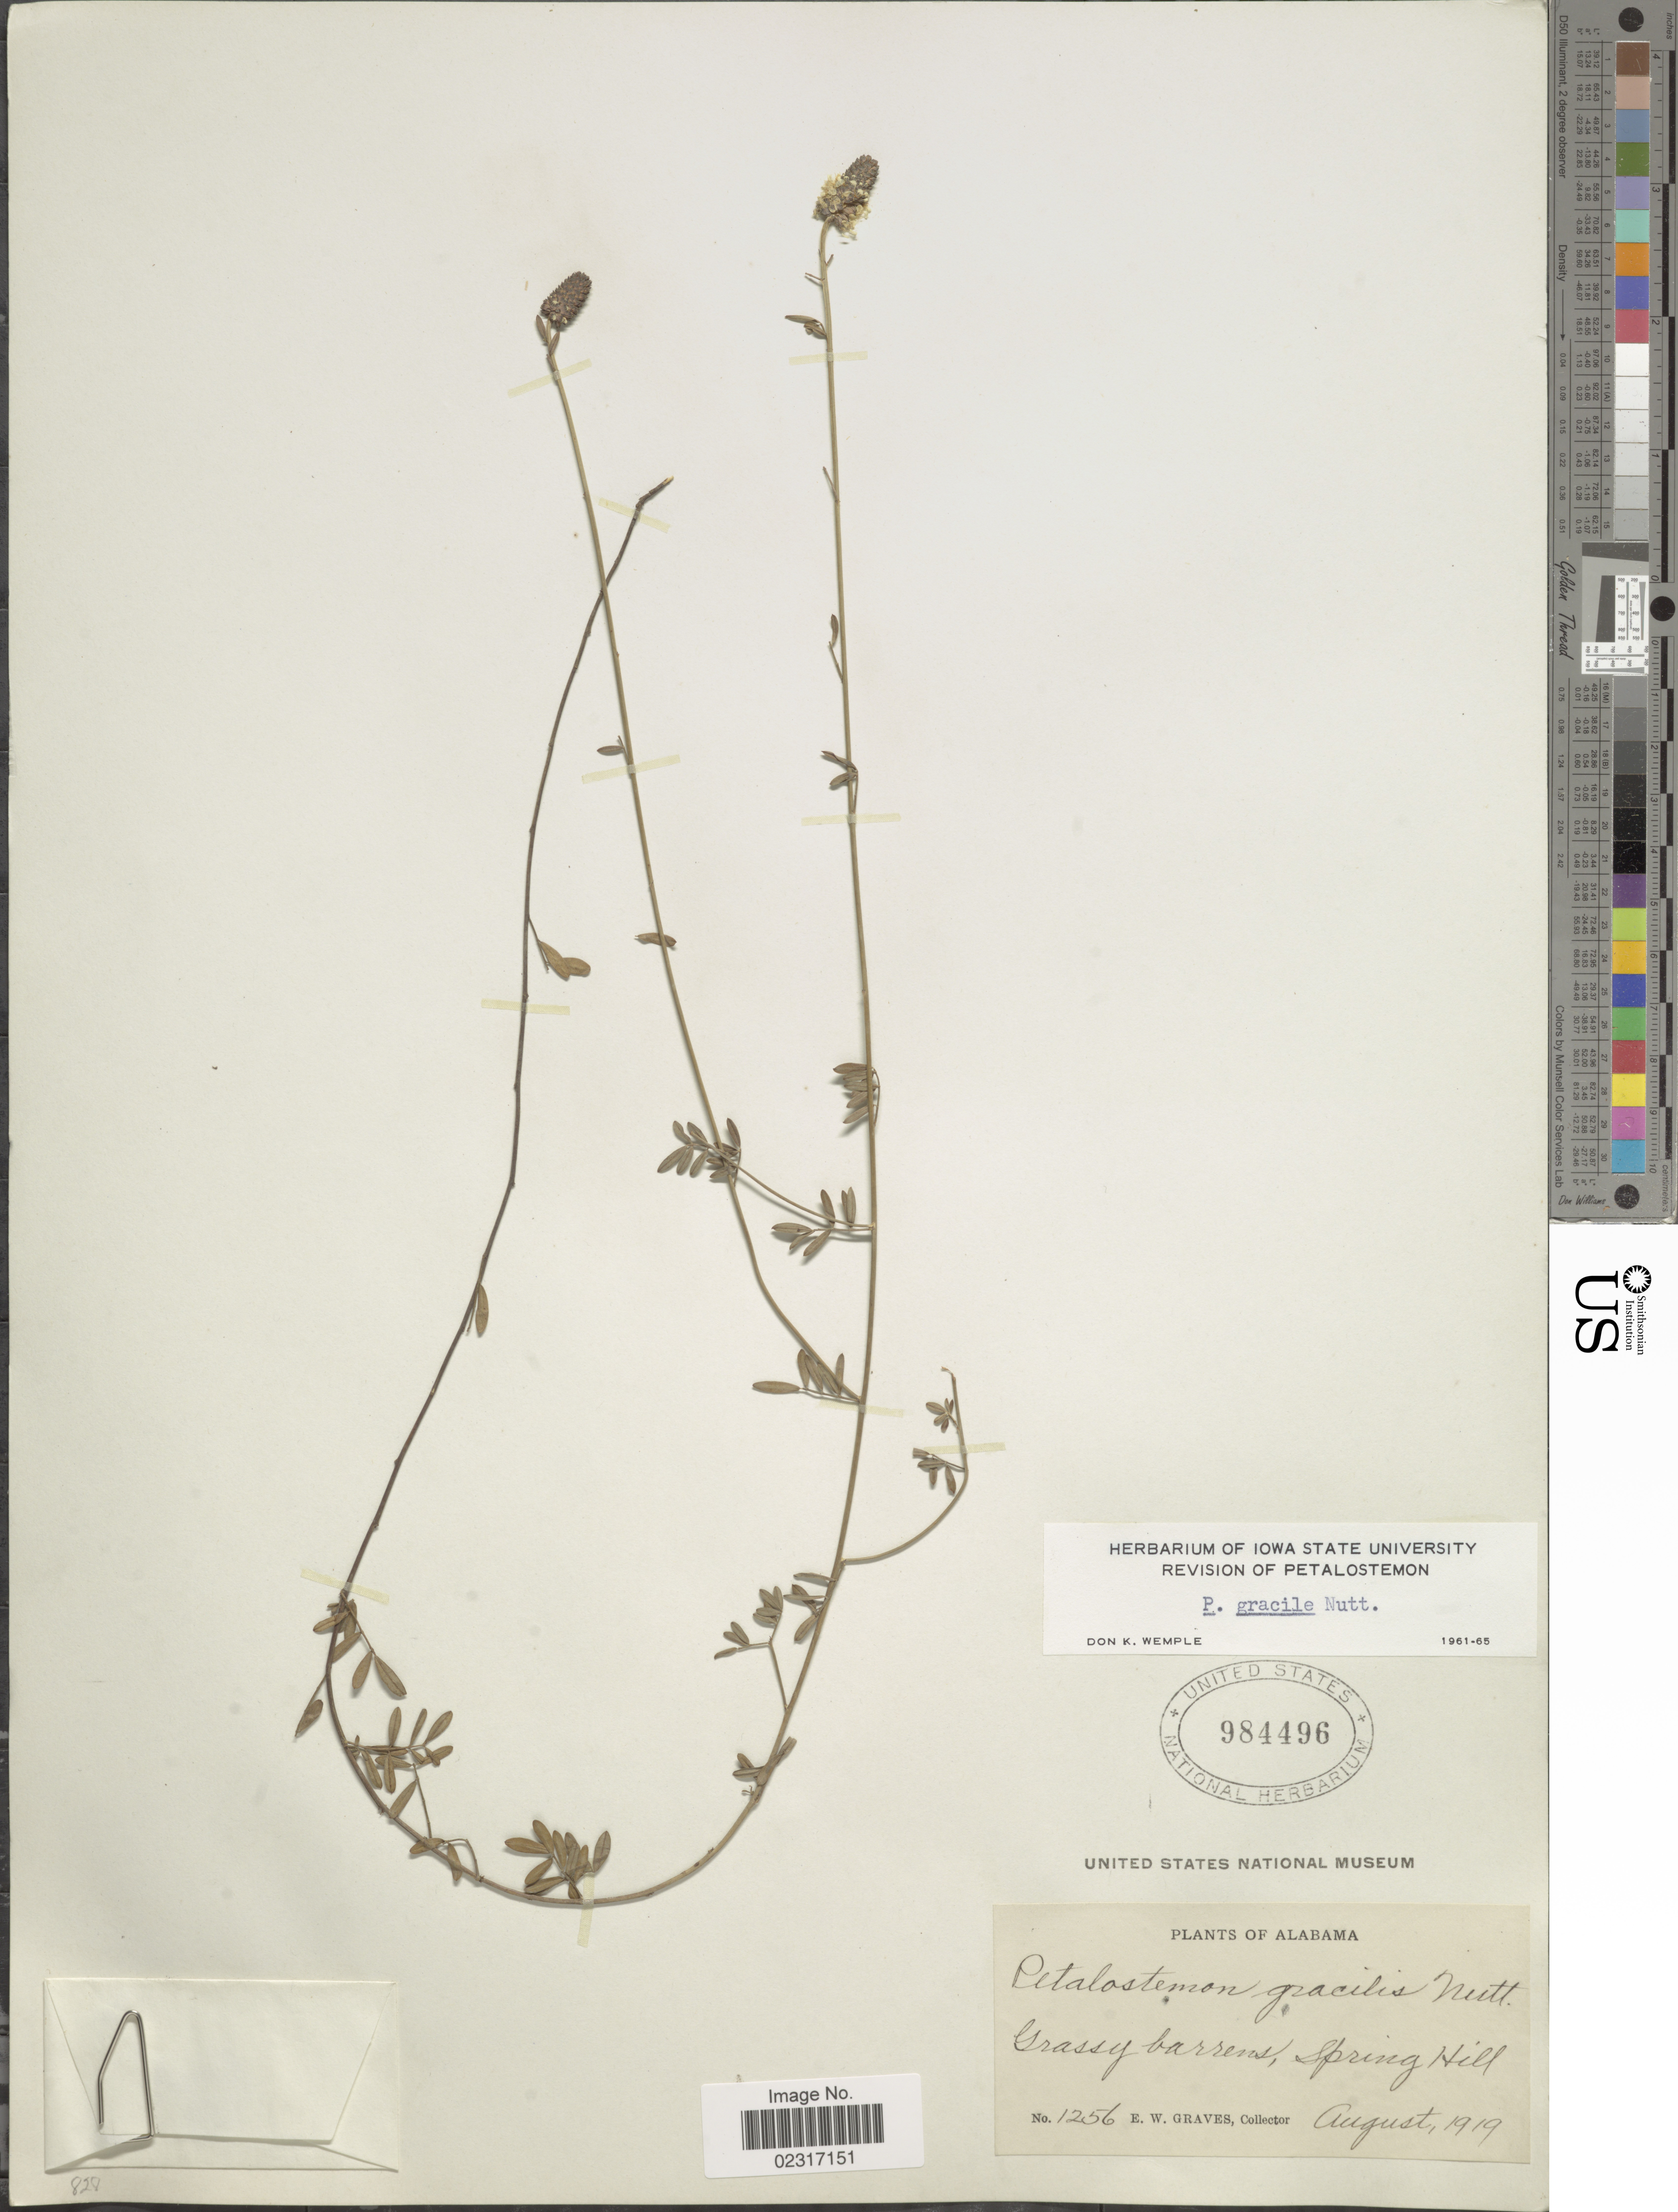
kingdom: Plantae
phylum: Tracheophyta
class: Magnoliopsida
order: Fabales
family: Fabaceae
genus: Dalea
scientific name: Dalea carnea var. gracilis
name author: (Nutt.) Barneby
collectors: E. Graves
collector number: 1256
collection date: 1919-08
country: United States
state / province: Alabama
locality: Grassy barrend, Spring Hill.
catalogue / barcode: US 984496